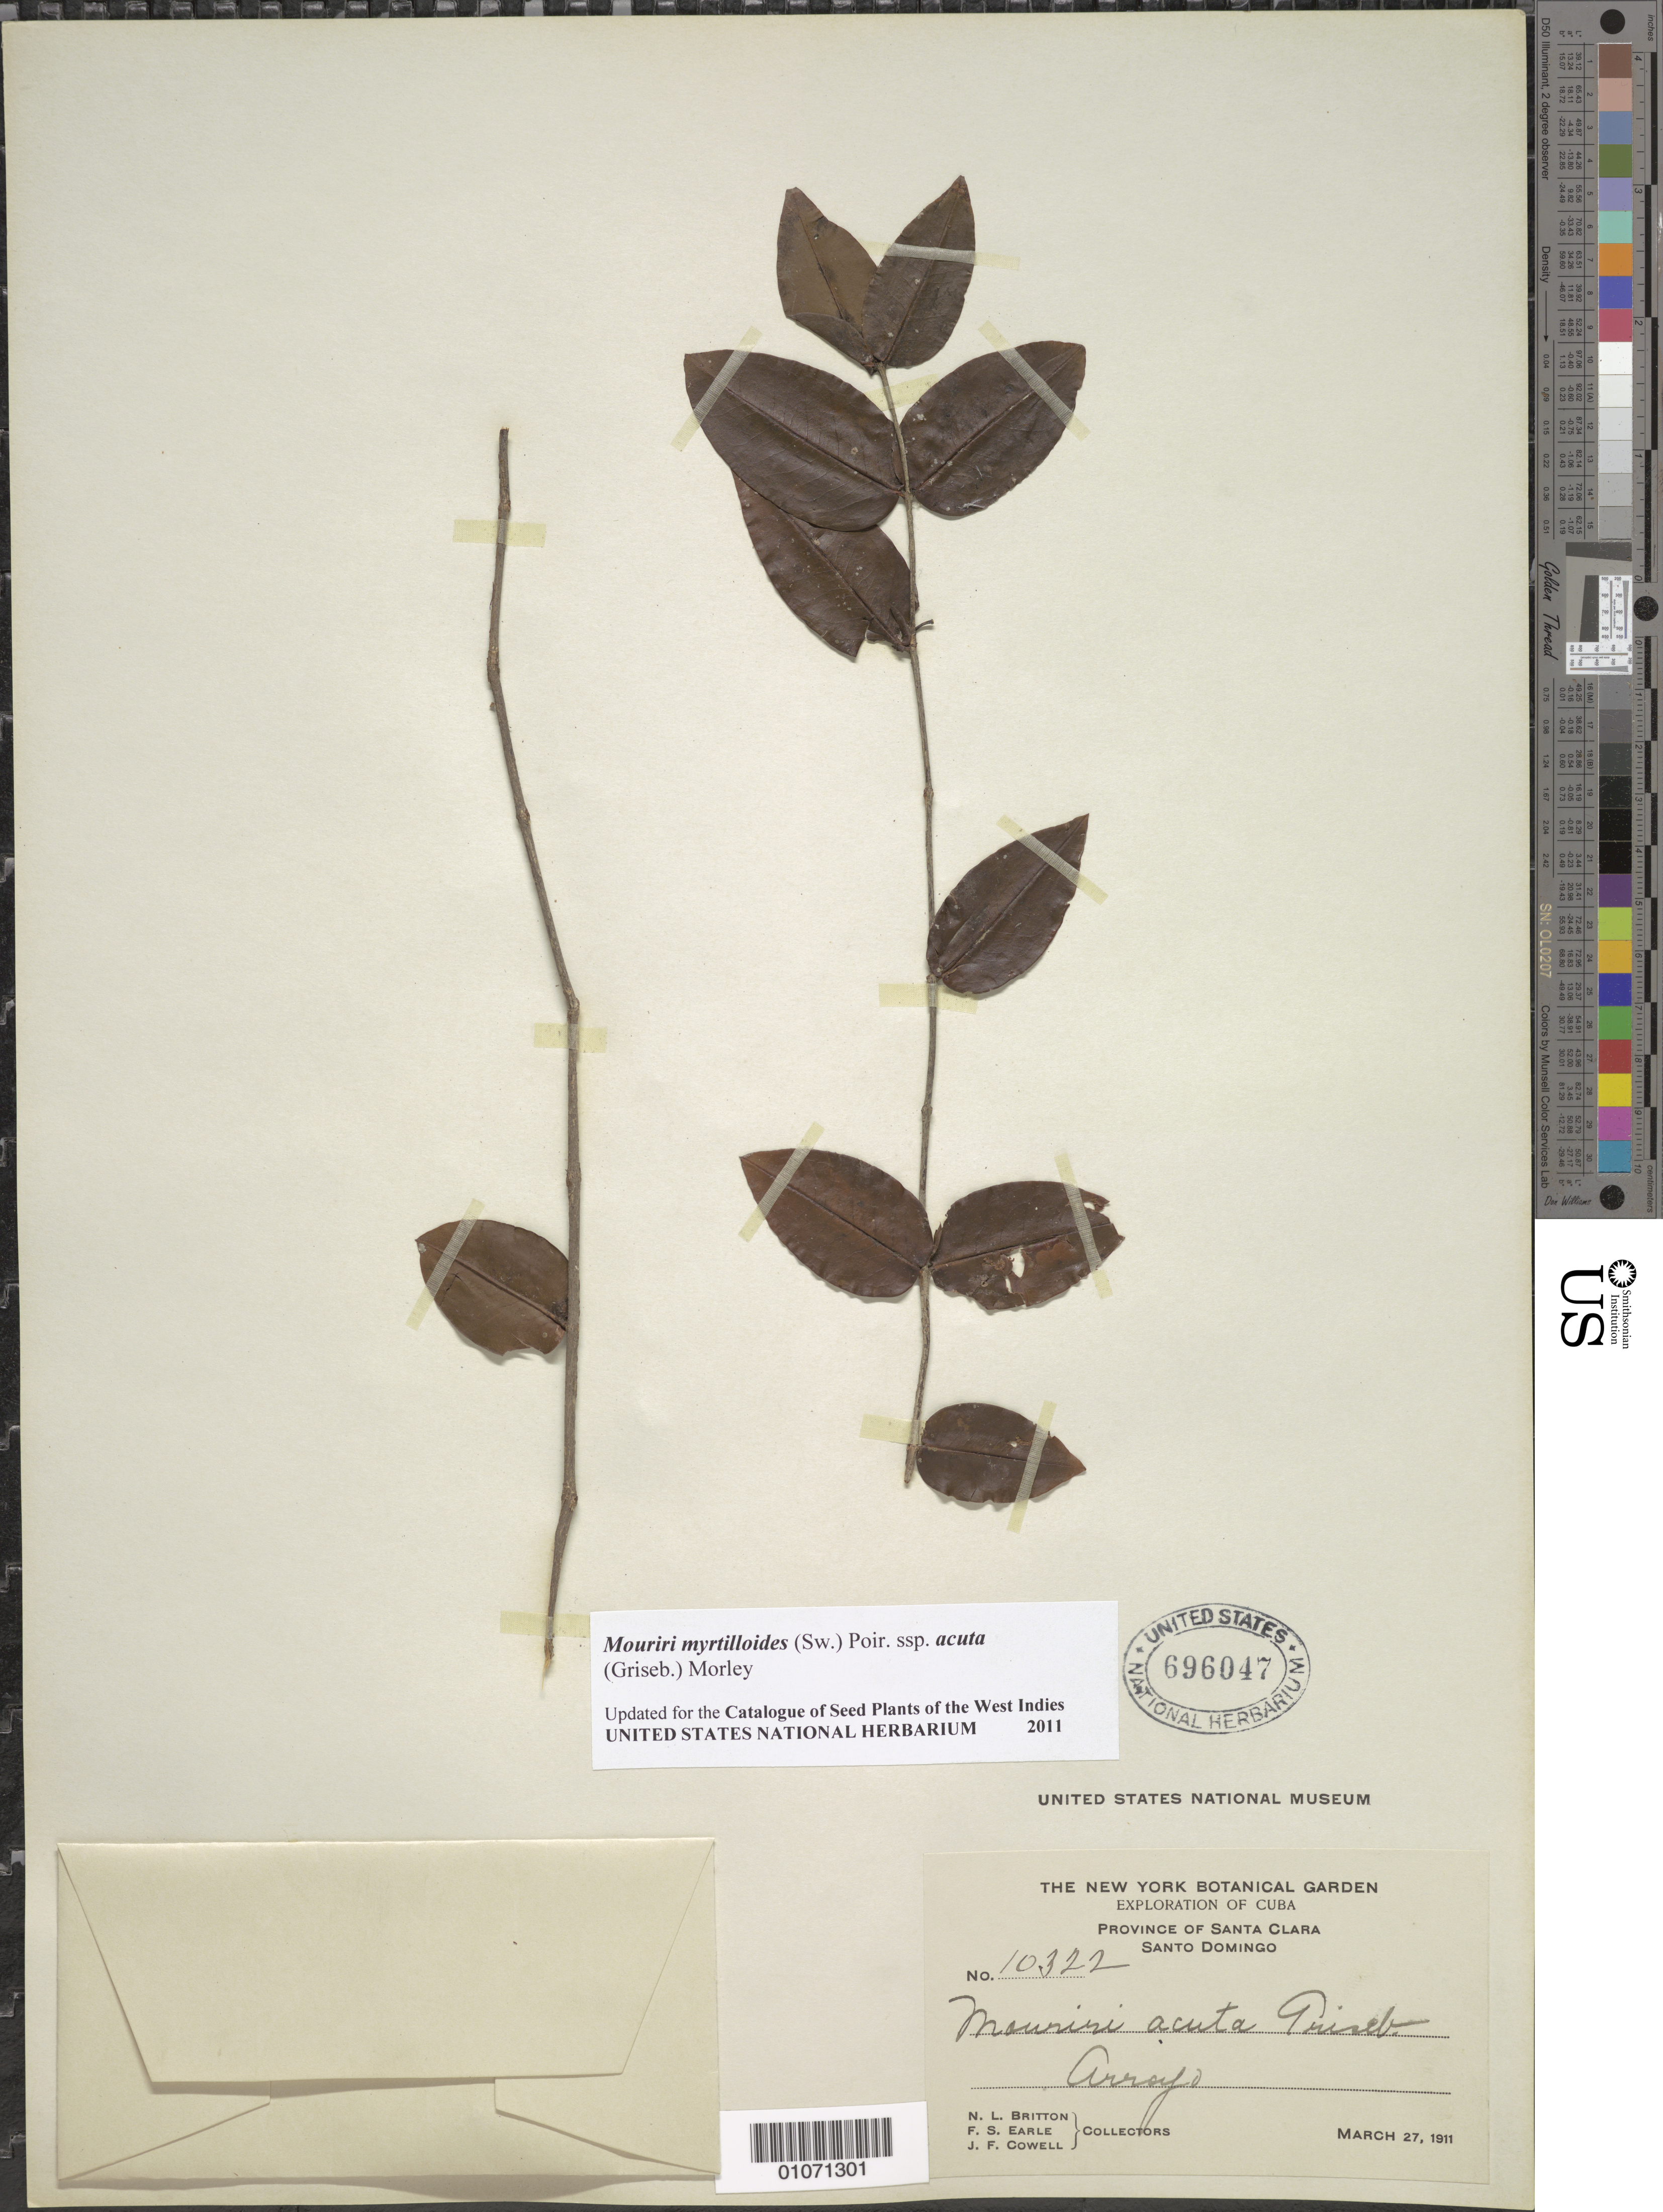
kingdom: Plantae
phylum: Tracheophyta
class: Magnoliopsida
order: Myrtales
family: Melastomataceae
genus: Mouriri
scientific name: Mouriri myrtilloides subsp. acuta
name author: (Griseb.) Morley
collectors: N. Britton, F. S. Earle & J. F. Cowell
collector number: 10322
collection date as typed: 27 Mar 1911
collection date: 1911-03-27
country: Cuba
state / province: Santa Clara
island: Cuba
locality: Santo Domingo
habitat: Arroyo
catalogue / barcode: US 696047